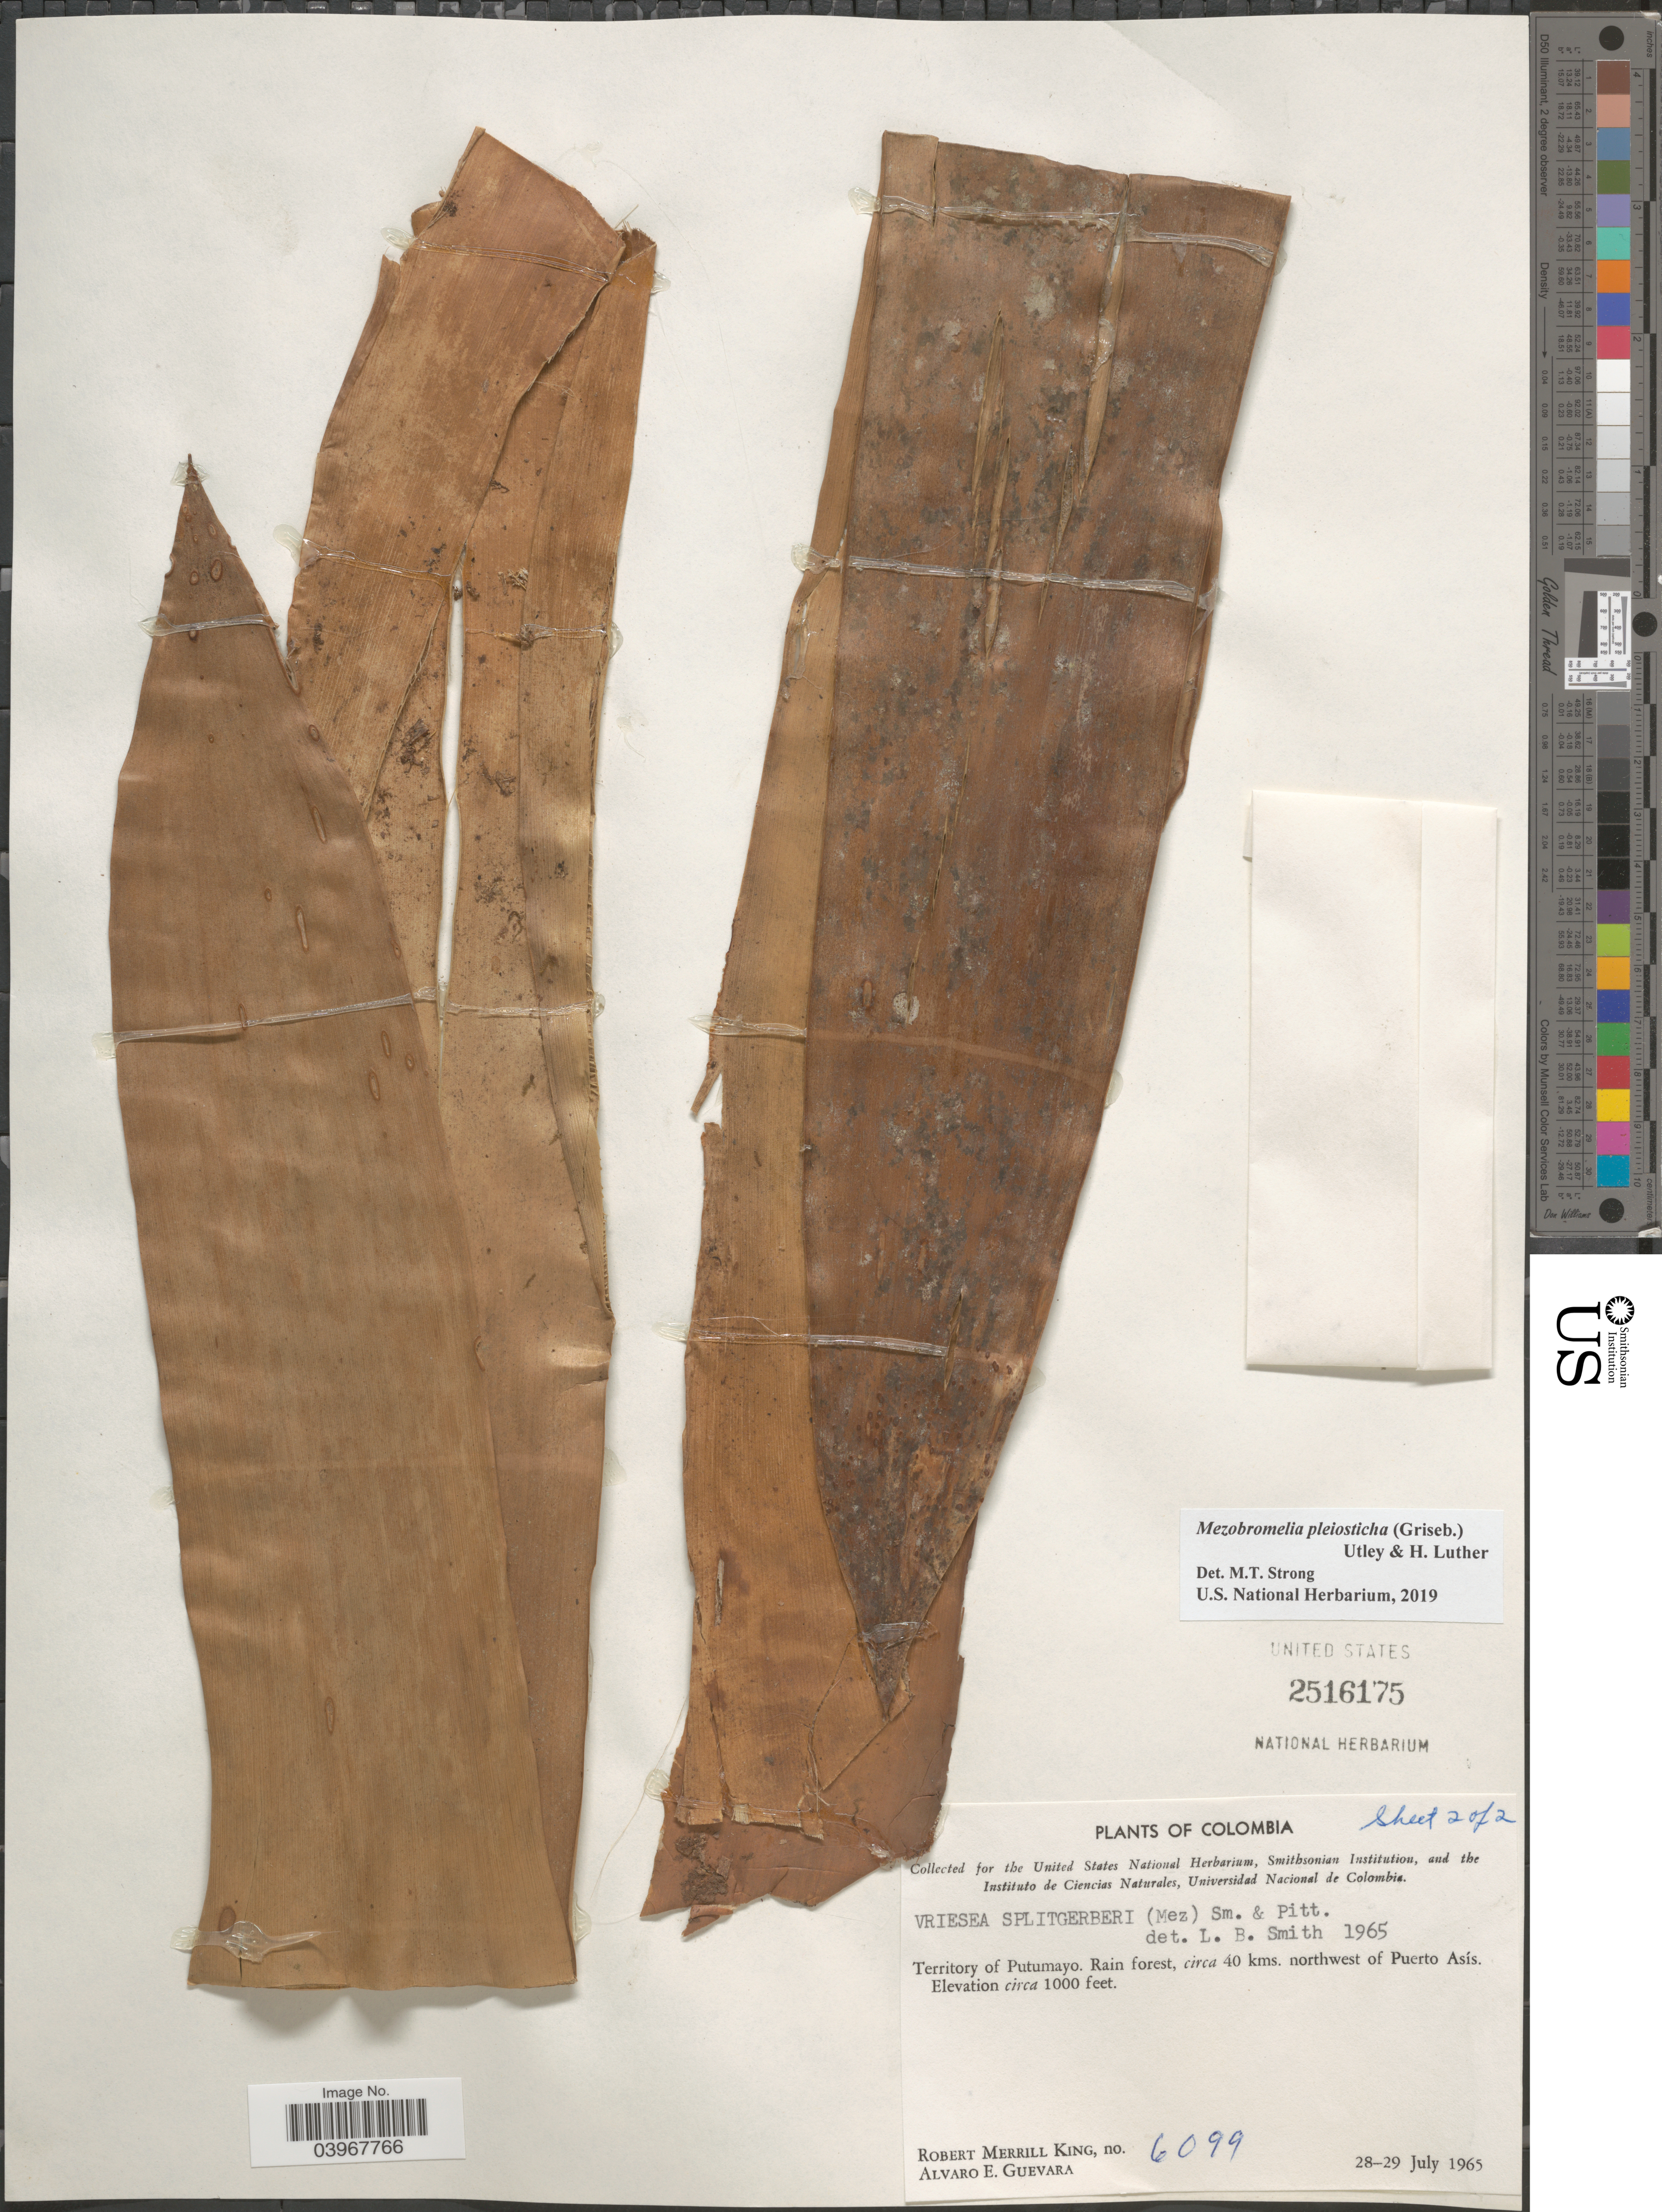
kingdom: Plantae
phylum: Tracheophyta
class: Liliopsida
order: Poales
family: Bromeliaceae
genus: Mezobromelia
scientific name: Mezobromelia pleiosticha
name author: (Griseb.) Utley & H. Luther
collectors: R. M. King & A. E. Guevara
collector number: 6099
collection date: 1965-07-28/1965-07-29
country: Colombia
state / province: Putumayo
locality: Territory of Putumayo, Rain forest, circa 40 kms. northwest of Puerto Asís.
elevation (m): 305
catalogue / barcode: US 2516175